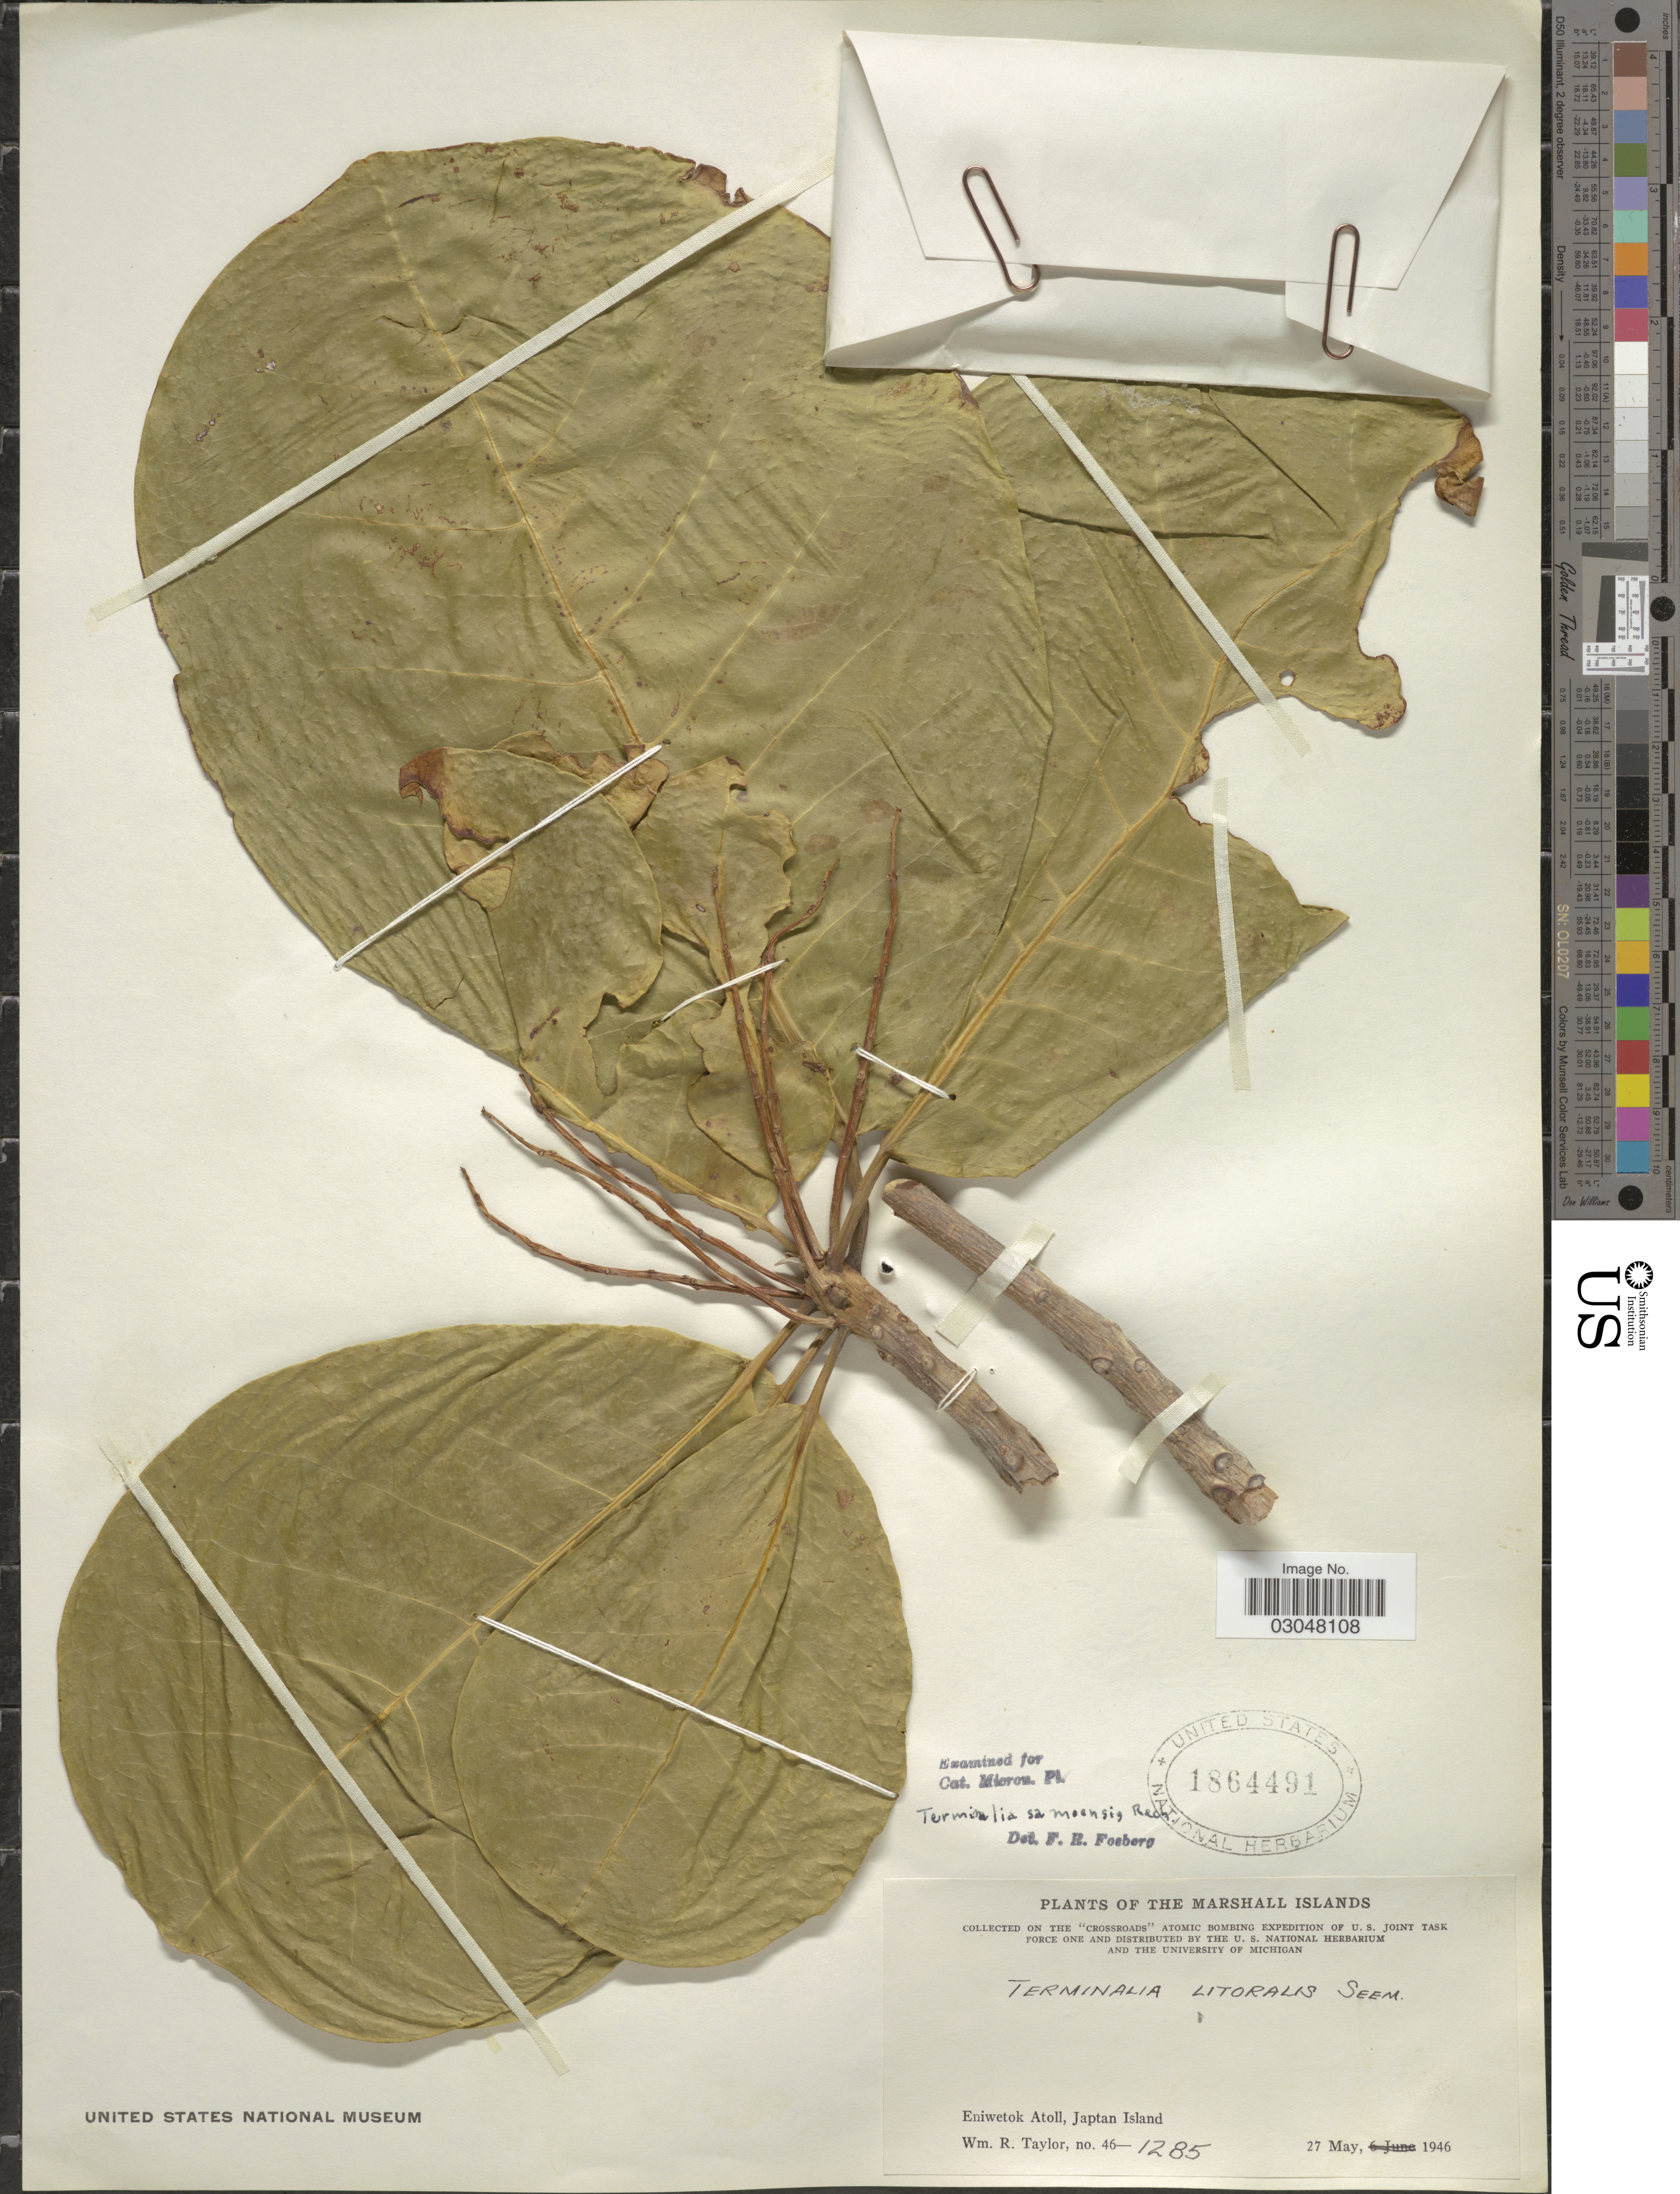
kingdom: Plantae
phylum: Tracheophyta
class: Magnoliopsida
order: Myrtales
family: Combretaceae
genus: Terminalia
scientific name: Terminalia samoensis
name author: Rech.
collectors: W. R. Taylor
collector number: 46-1285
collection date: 1946-05-27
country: Marshall Islands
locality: Eniwetok Atoll, Japtan Island.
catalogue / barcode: US 1864491